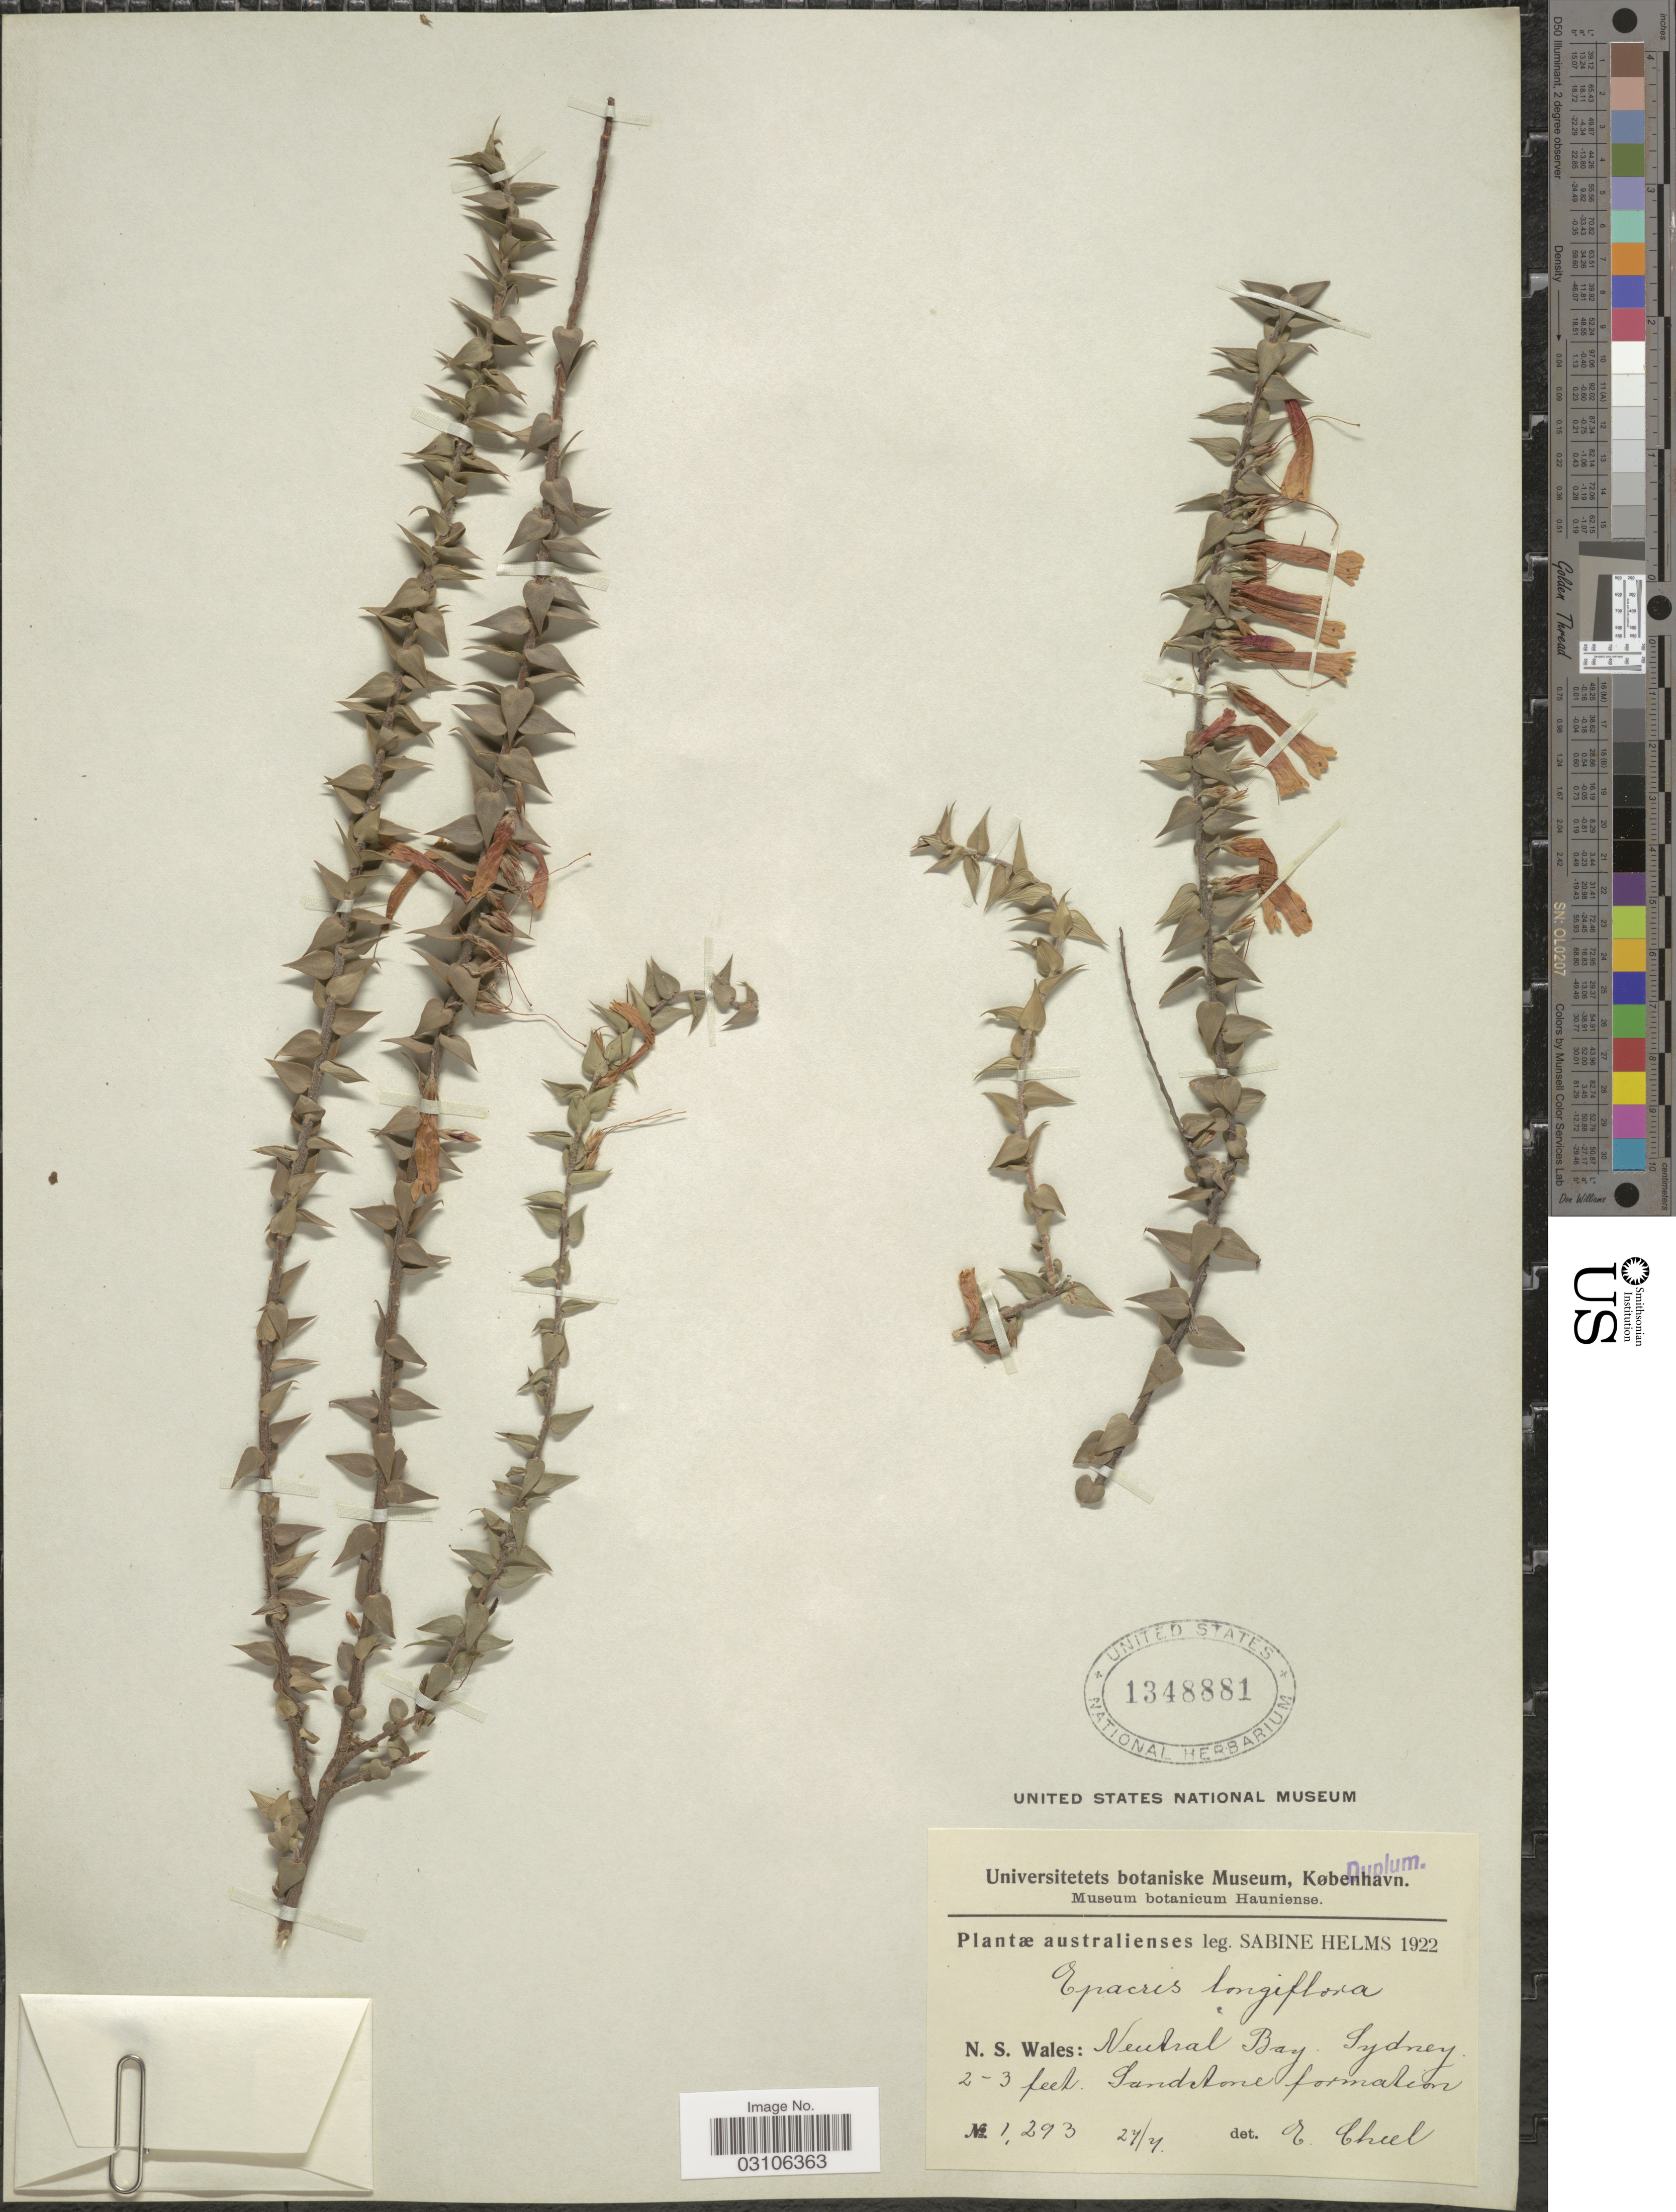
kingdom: Plantae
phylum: Tracheophyta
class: Magnoliopsida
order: Ericales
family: Ericaceae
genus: Epacris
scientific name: Epacris longiflora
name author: Cav.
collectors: S. Helms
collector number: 1293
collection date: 1922-07-27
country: Australia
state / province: New South Wales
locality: Neutral Bay. Sydney.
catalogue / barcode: US 1348881